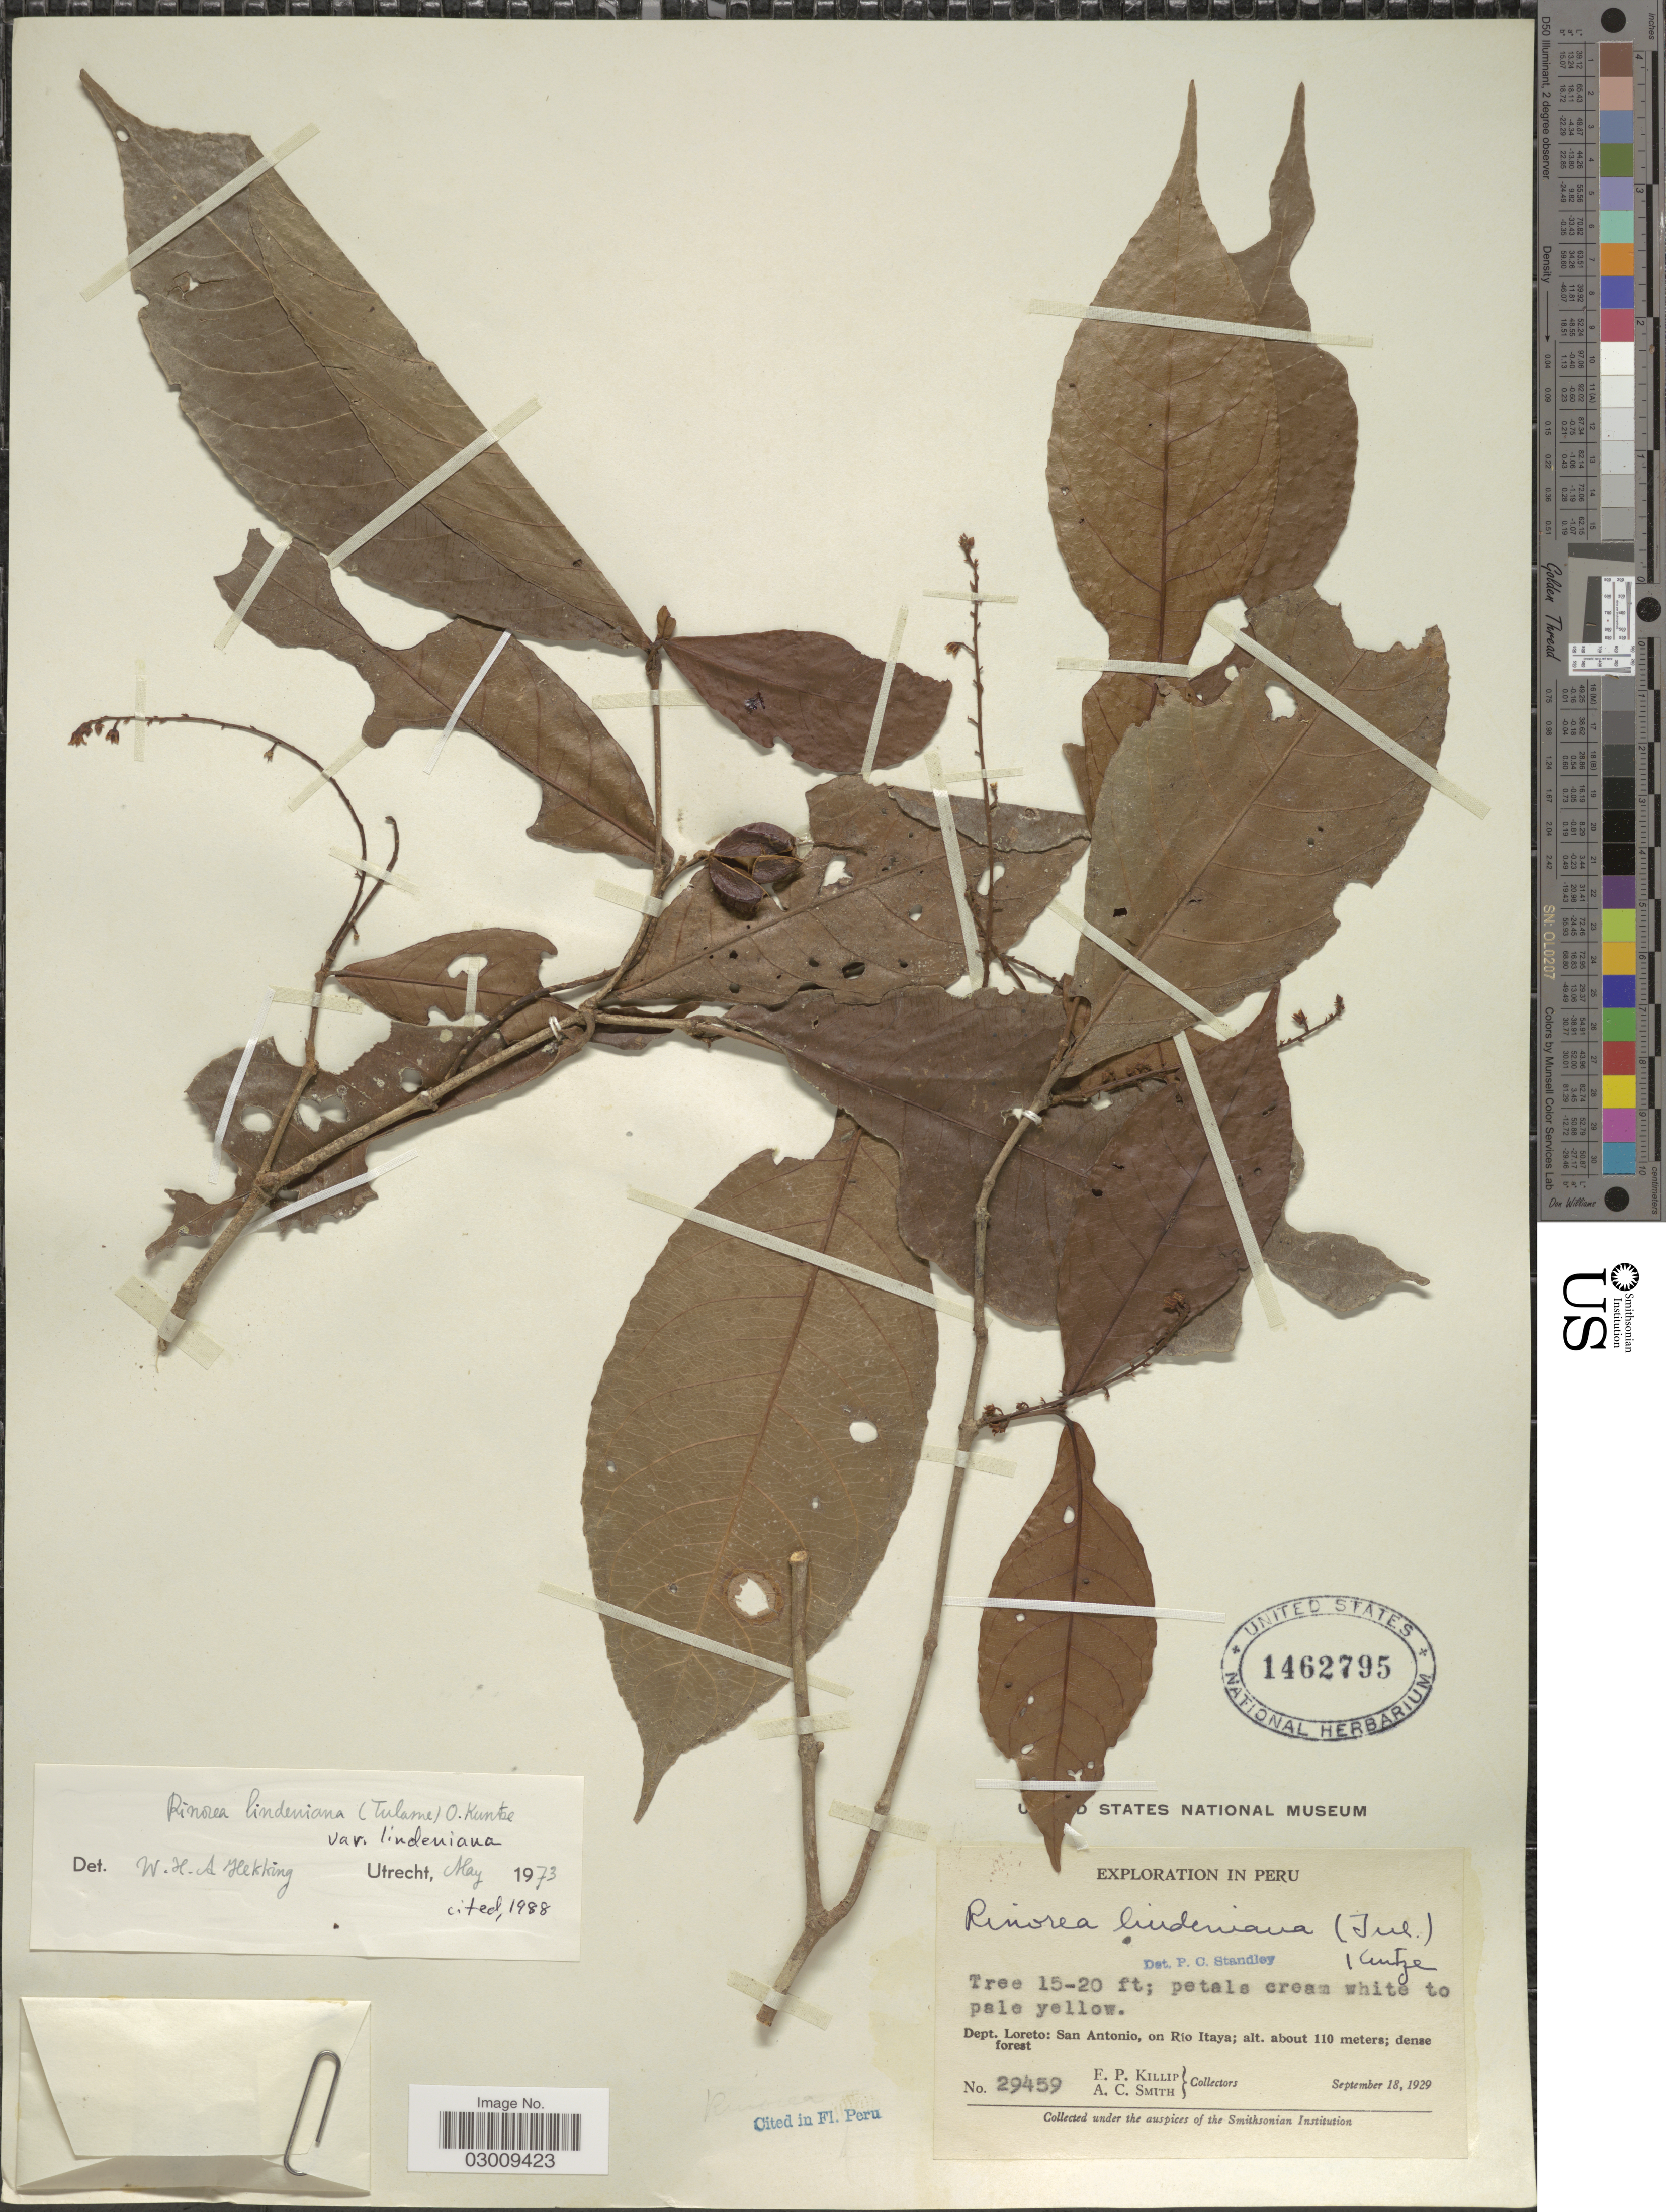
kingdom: Plantae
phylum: Tracheophyta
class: Magnoliopsida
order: Malpighiales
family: Violaceae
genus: Rinorea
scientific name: Rinorea lindeniana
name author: (Tul.) Kuntze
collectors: E. P. Killip & A. C. Smith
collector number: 29459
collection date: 1929-09-18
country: Peru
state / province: Loreto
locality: Dept. Loreto: San Antonio, on Río Itaya.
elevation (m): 110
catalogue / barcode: US 1462795